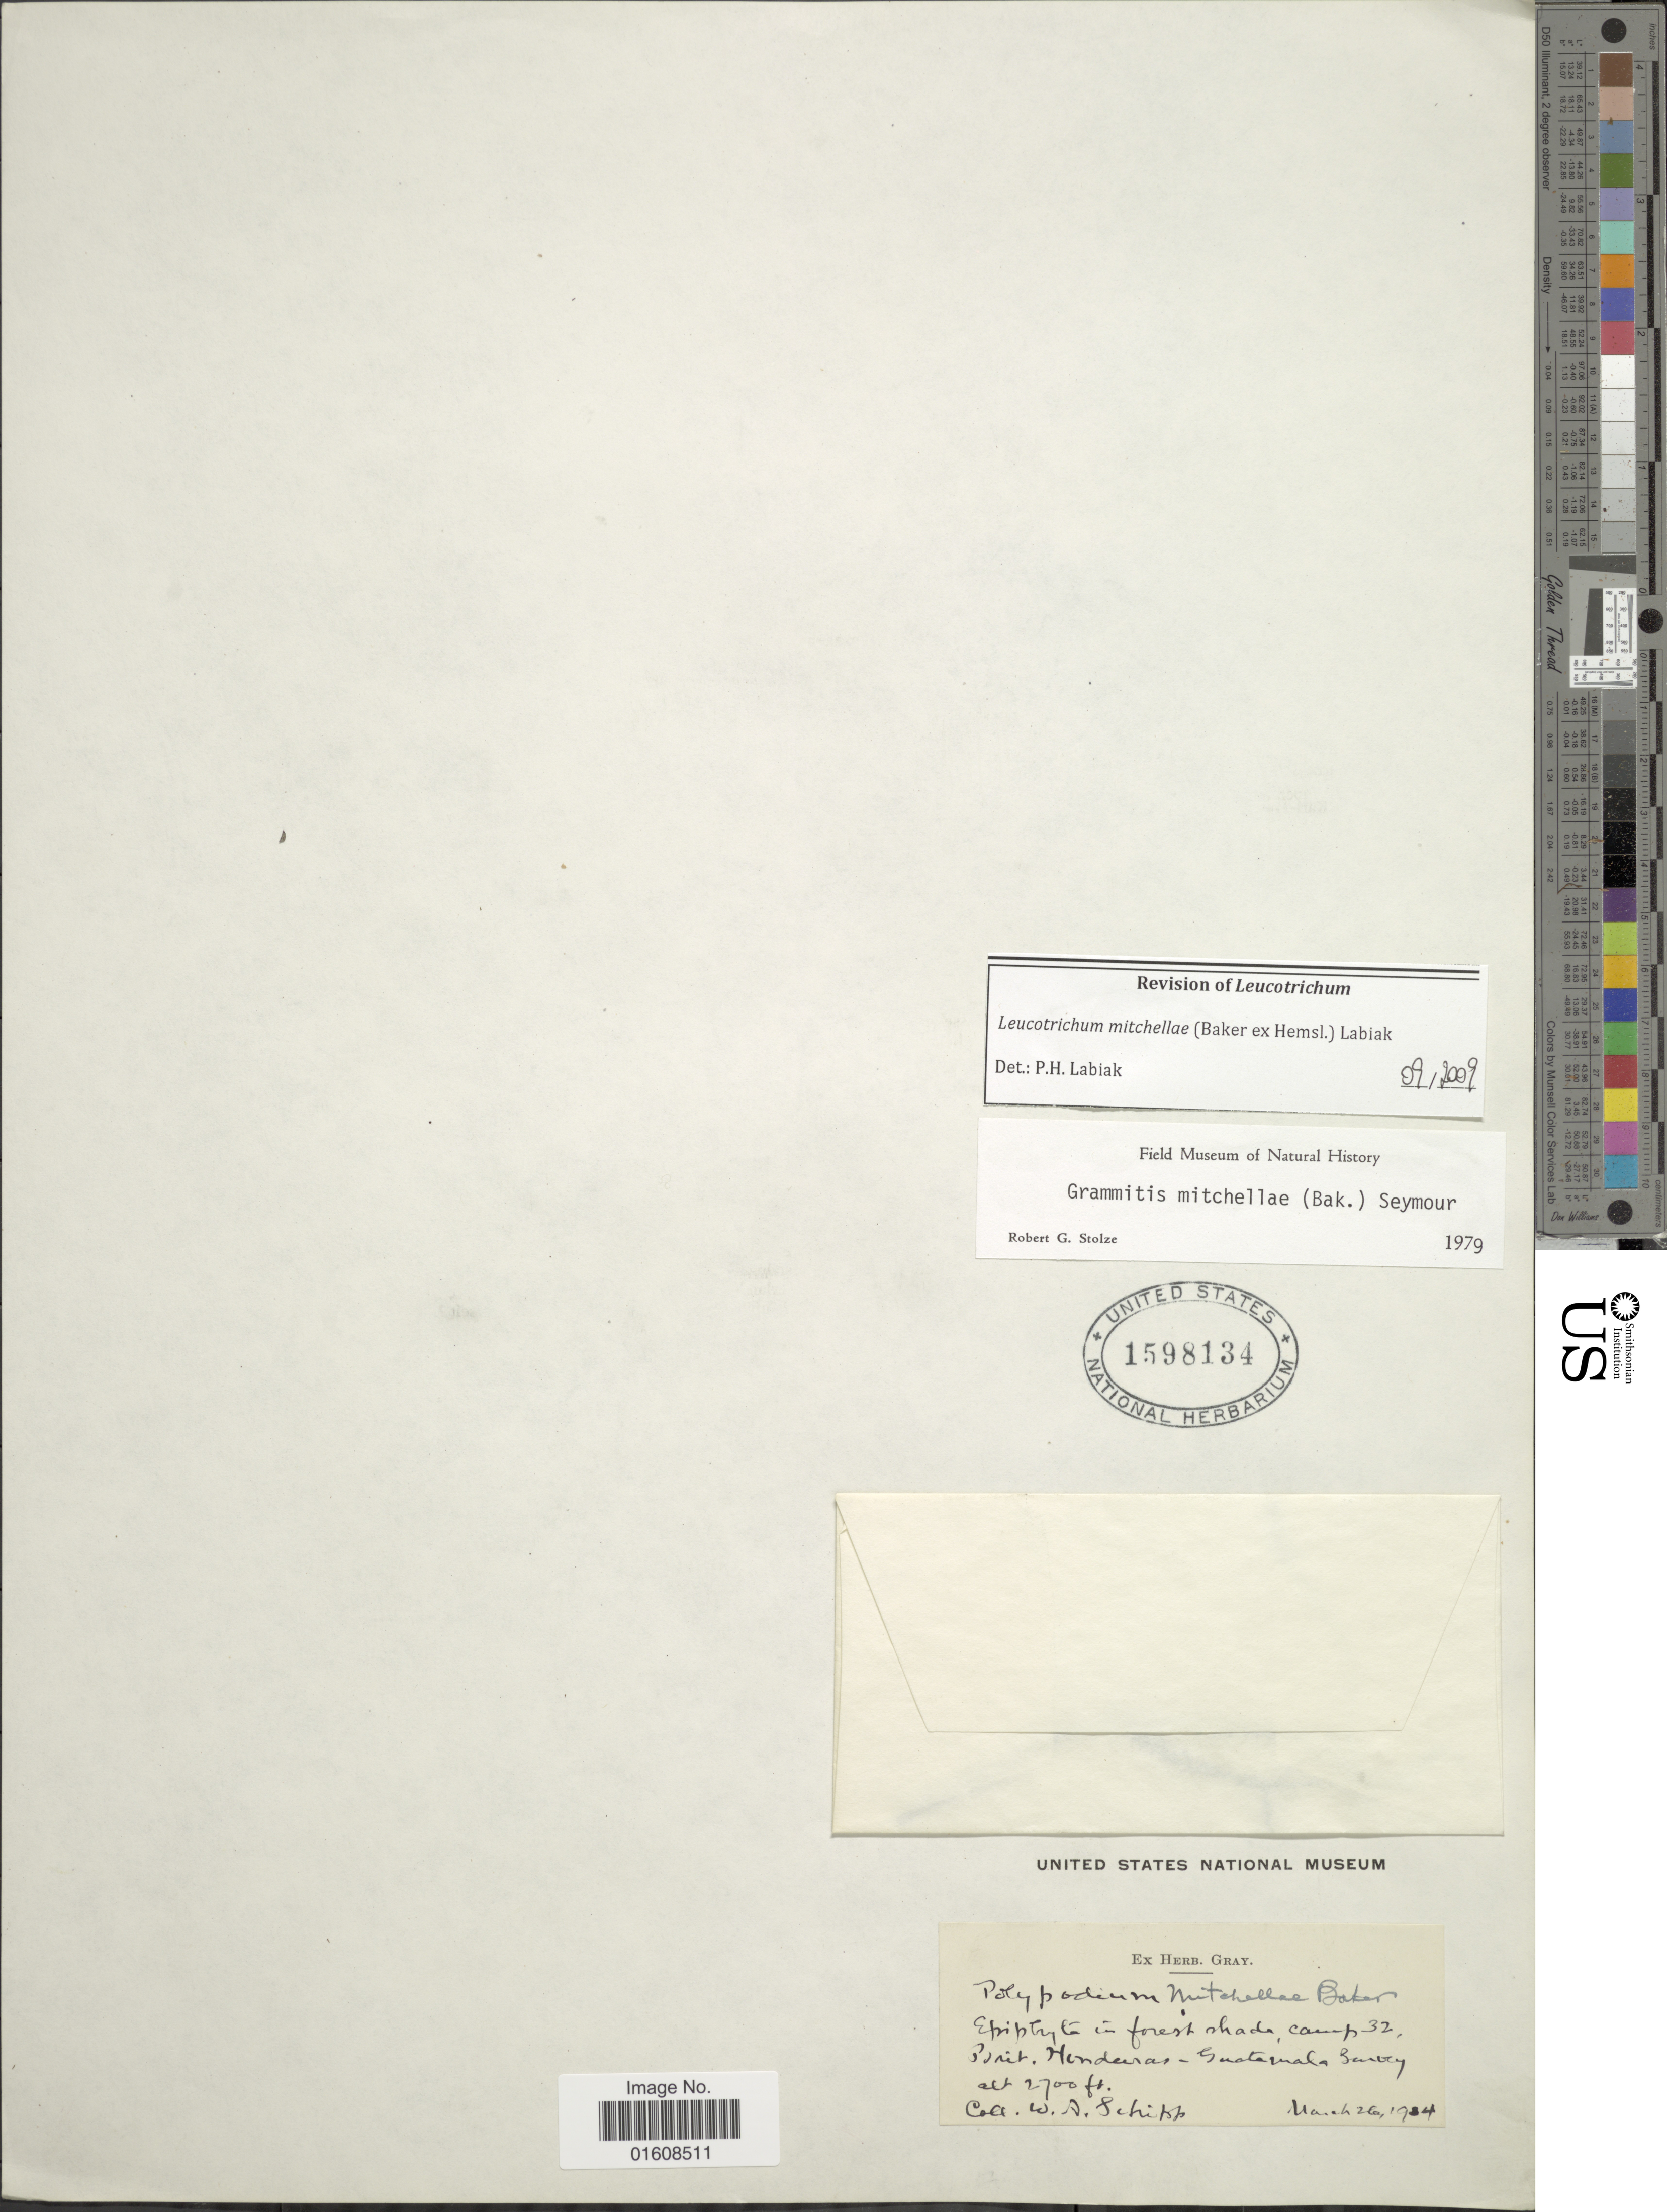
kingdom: Plantae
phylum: Tracheophyta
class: Polypodiopsida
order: Polypodiales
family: Polypodiaceae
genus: Leucotrichum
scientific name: Leucotrichum mitchelliae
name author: (Baker) Labiak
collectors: W. Schipp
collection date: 1934-03-26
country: Belize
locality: Camp 32, Brit. Honduras - Guatemala Survey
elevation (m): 823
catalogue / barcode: US 1598134